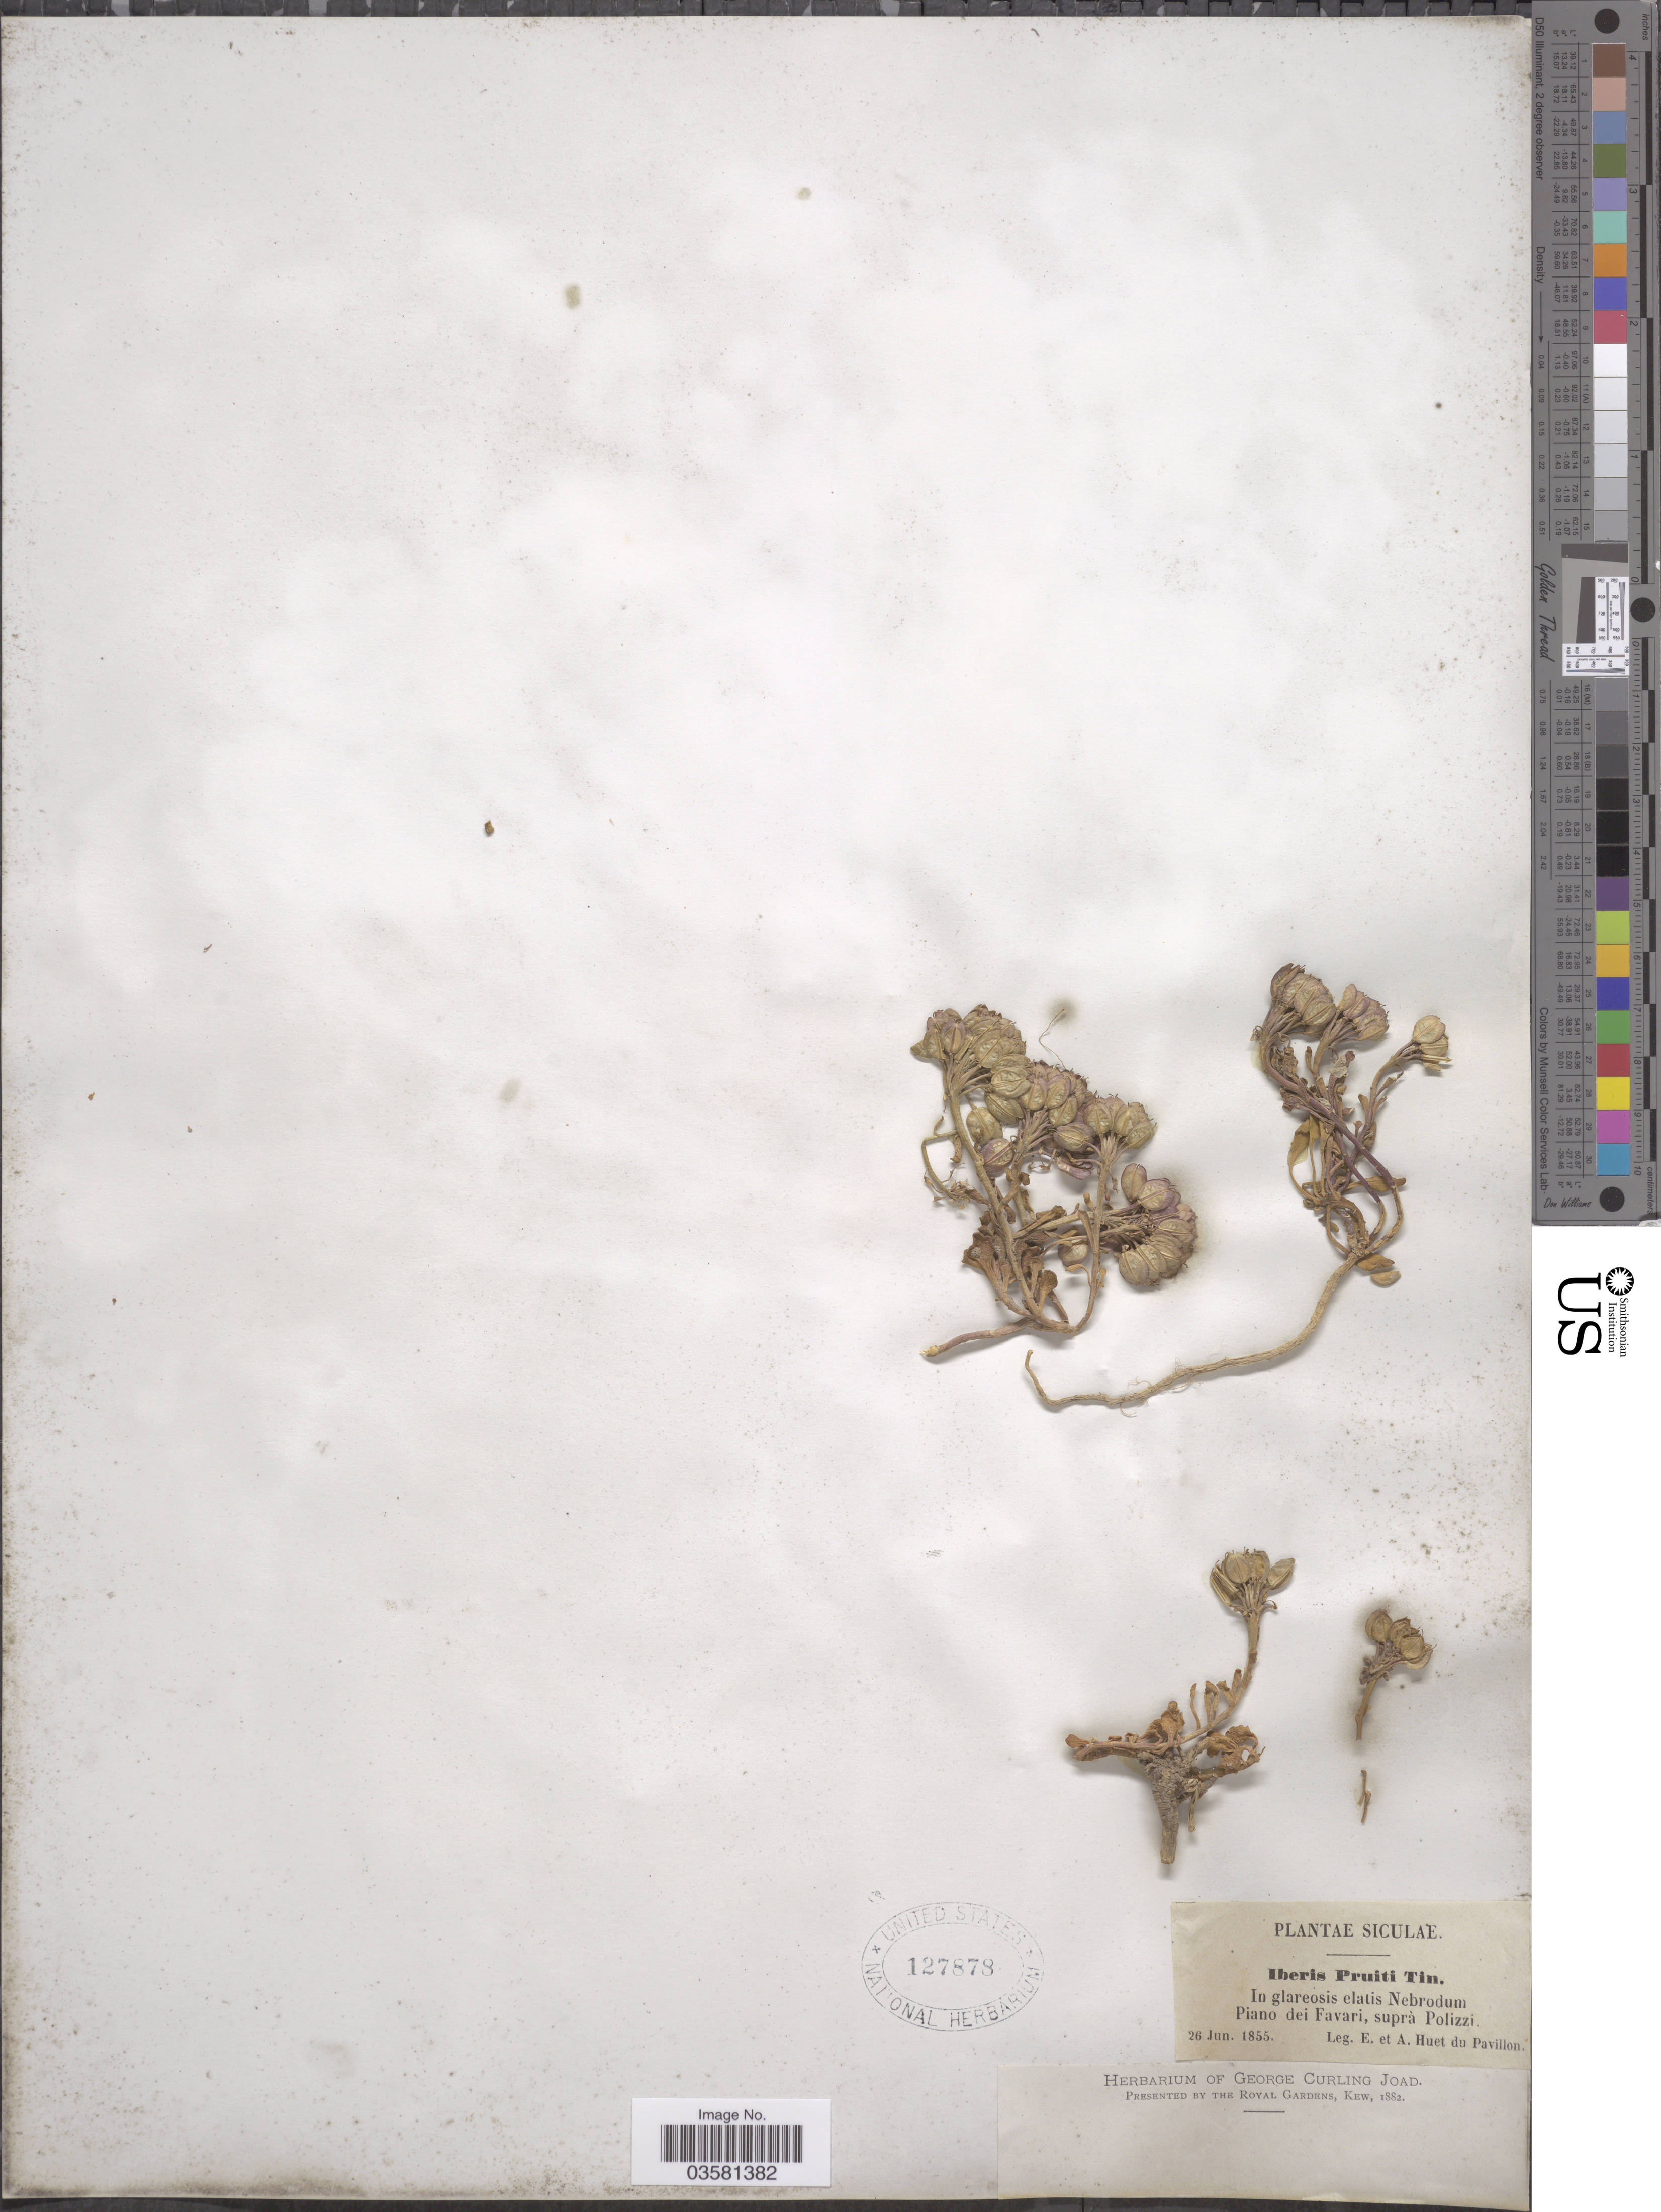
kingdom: Plantae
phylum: Tracheophyta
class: Magnoliopsida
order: Brassicales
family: Brassicaceae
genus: Iberis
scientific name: Iberis pruitii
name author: Tineo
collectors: E. Huet du Pavillon & A. Huet du Pavillon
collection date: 1855-06-26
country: Italy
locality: Siculæ. In glareosis elatis Nebrodum Piano bei Favari, supra Polizzi.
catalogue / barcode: US 127878